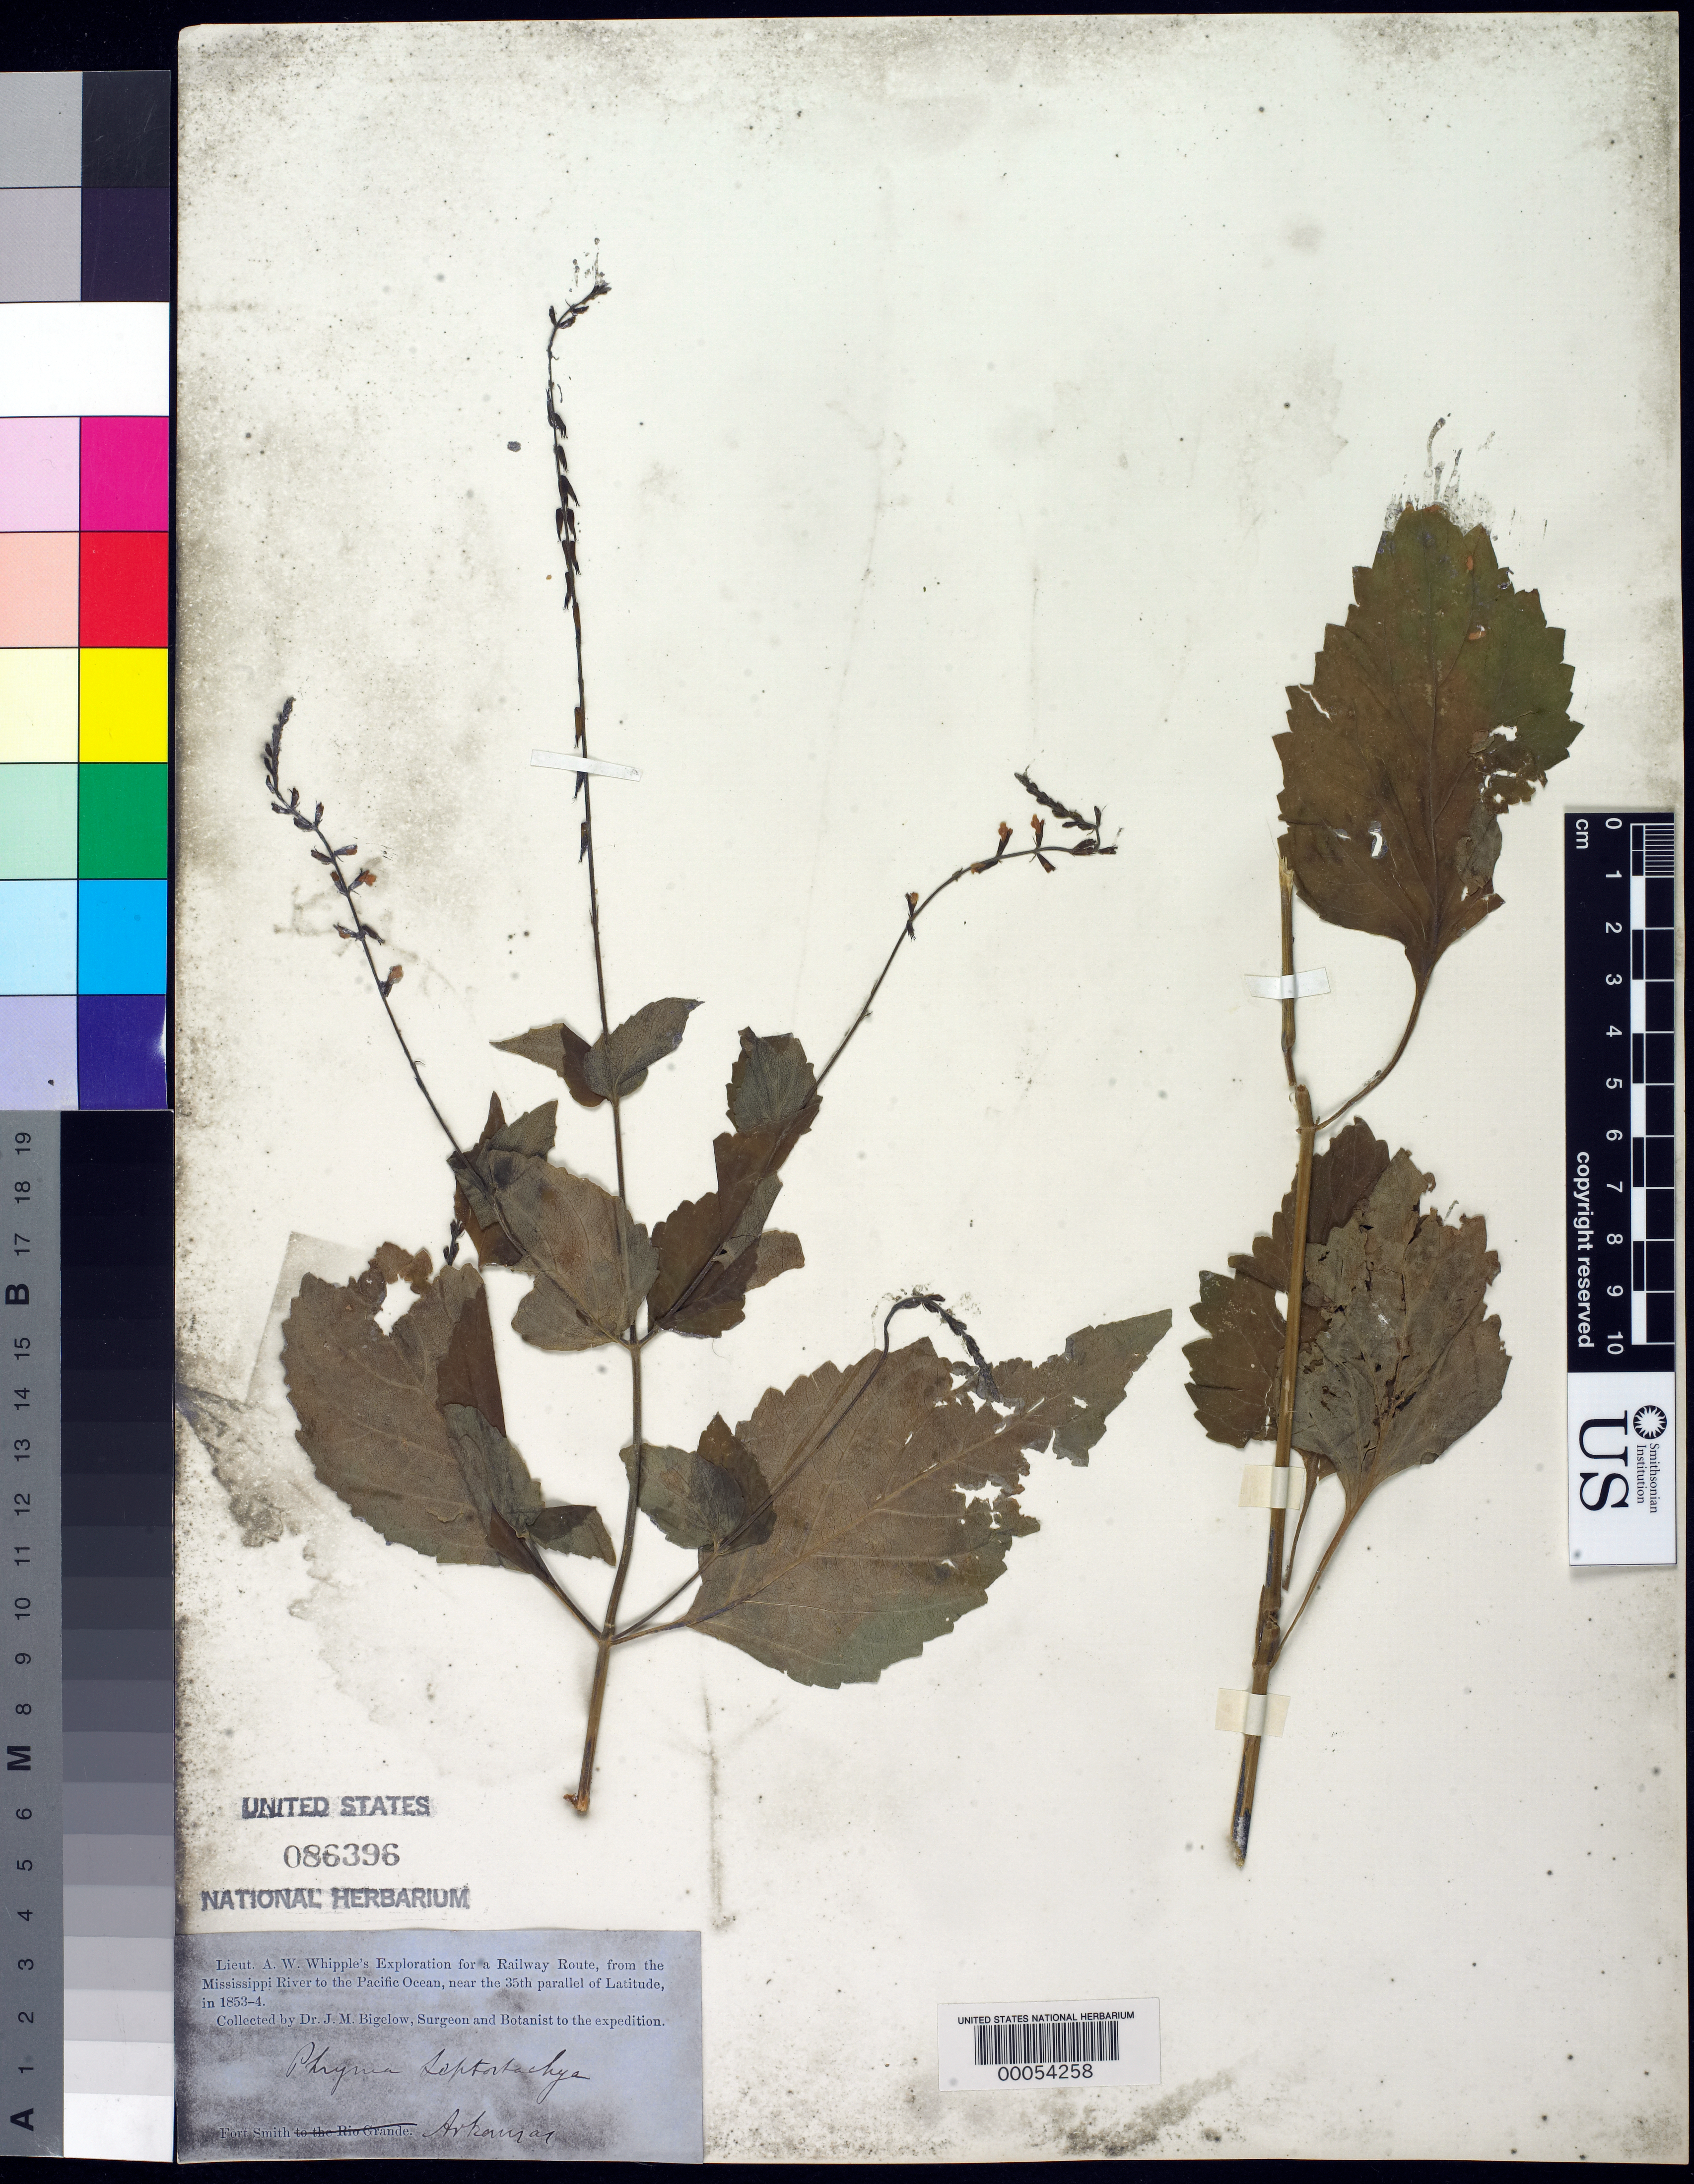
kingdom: Plantae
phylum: Tracheophyta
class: Magnoliopsida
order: Lamiales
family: Phrymaceae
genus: Phryma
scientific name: Phryma leptostachya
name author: L.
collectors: J. M. Bigelow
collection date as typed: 1853 to 1854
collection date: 1853/1854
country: United States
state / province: Arkansas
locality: Fort Smith, Arkansas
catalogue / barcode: US 86396